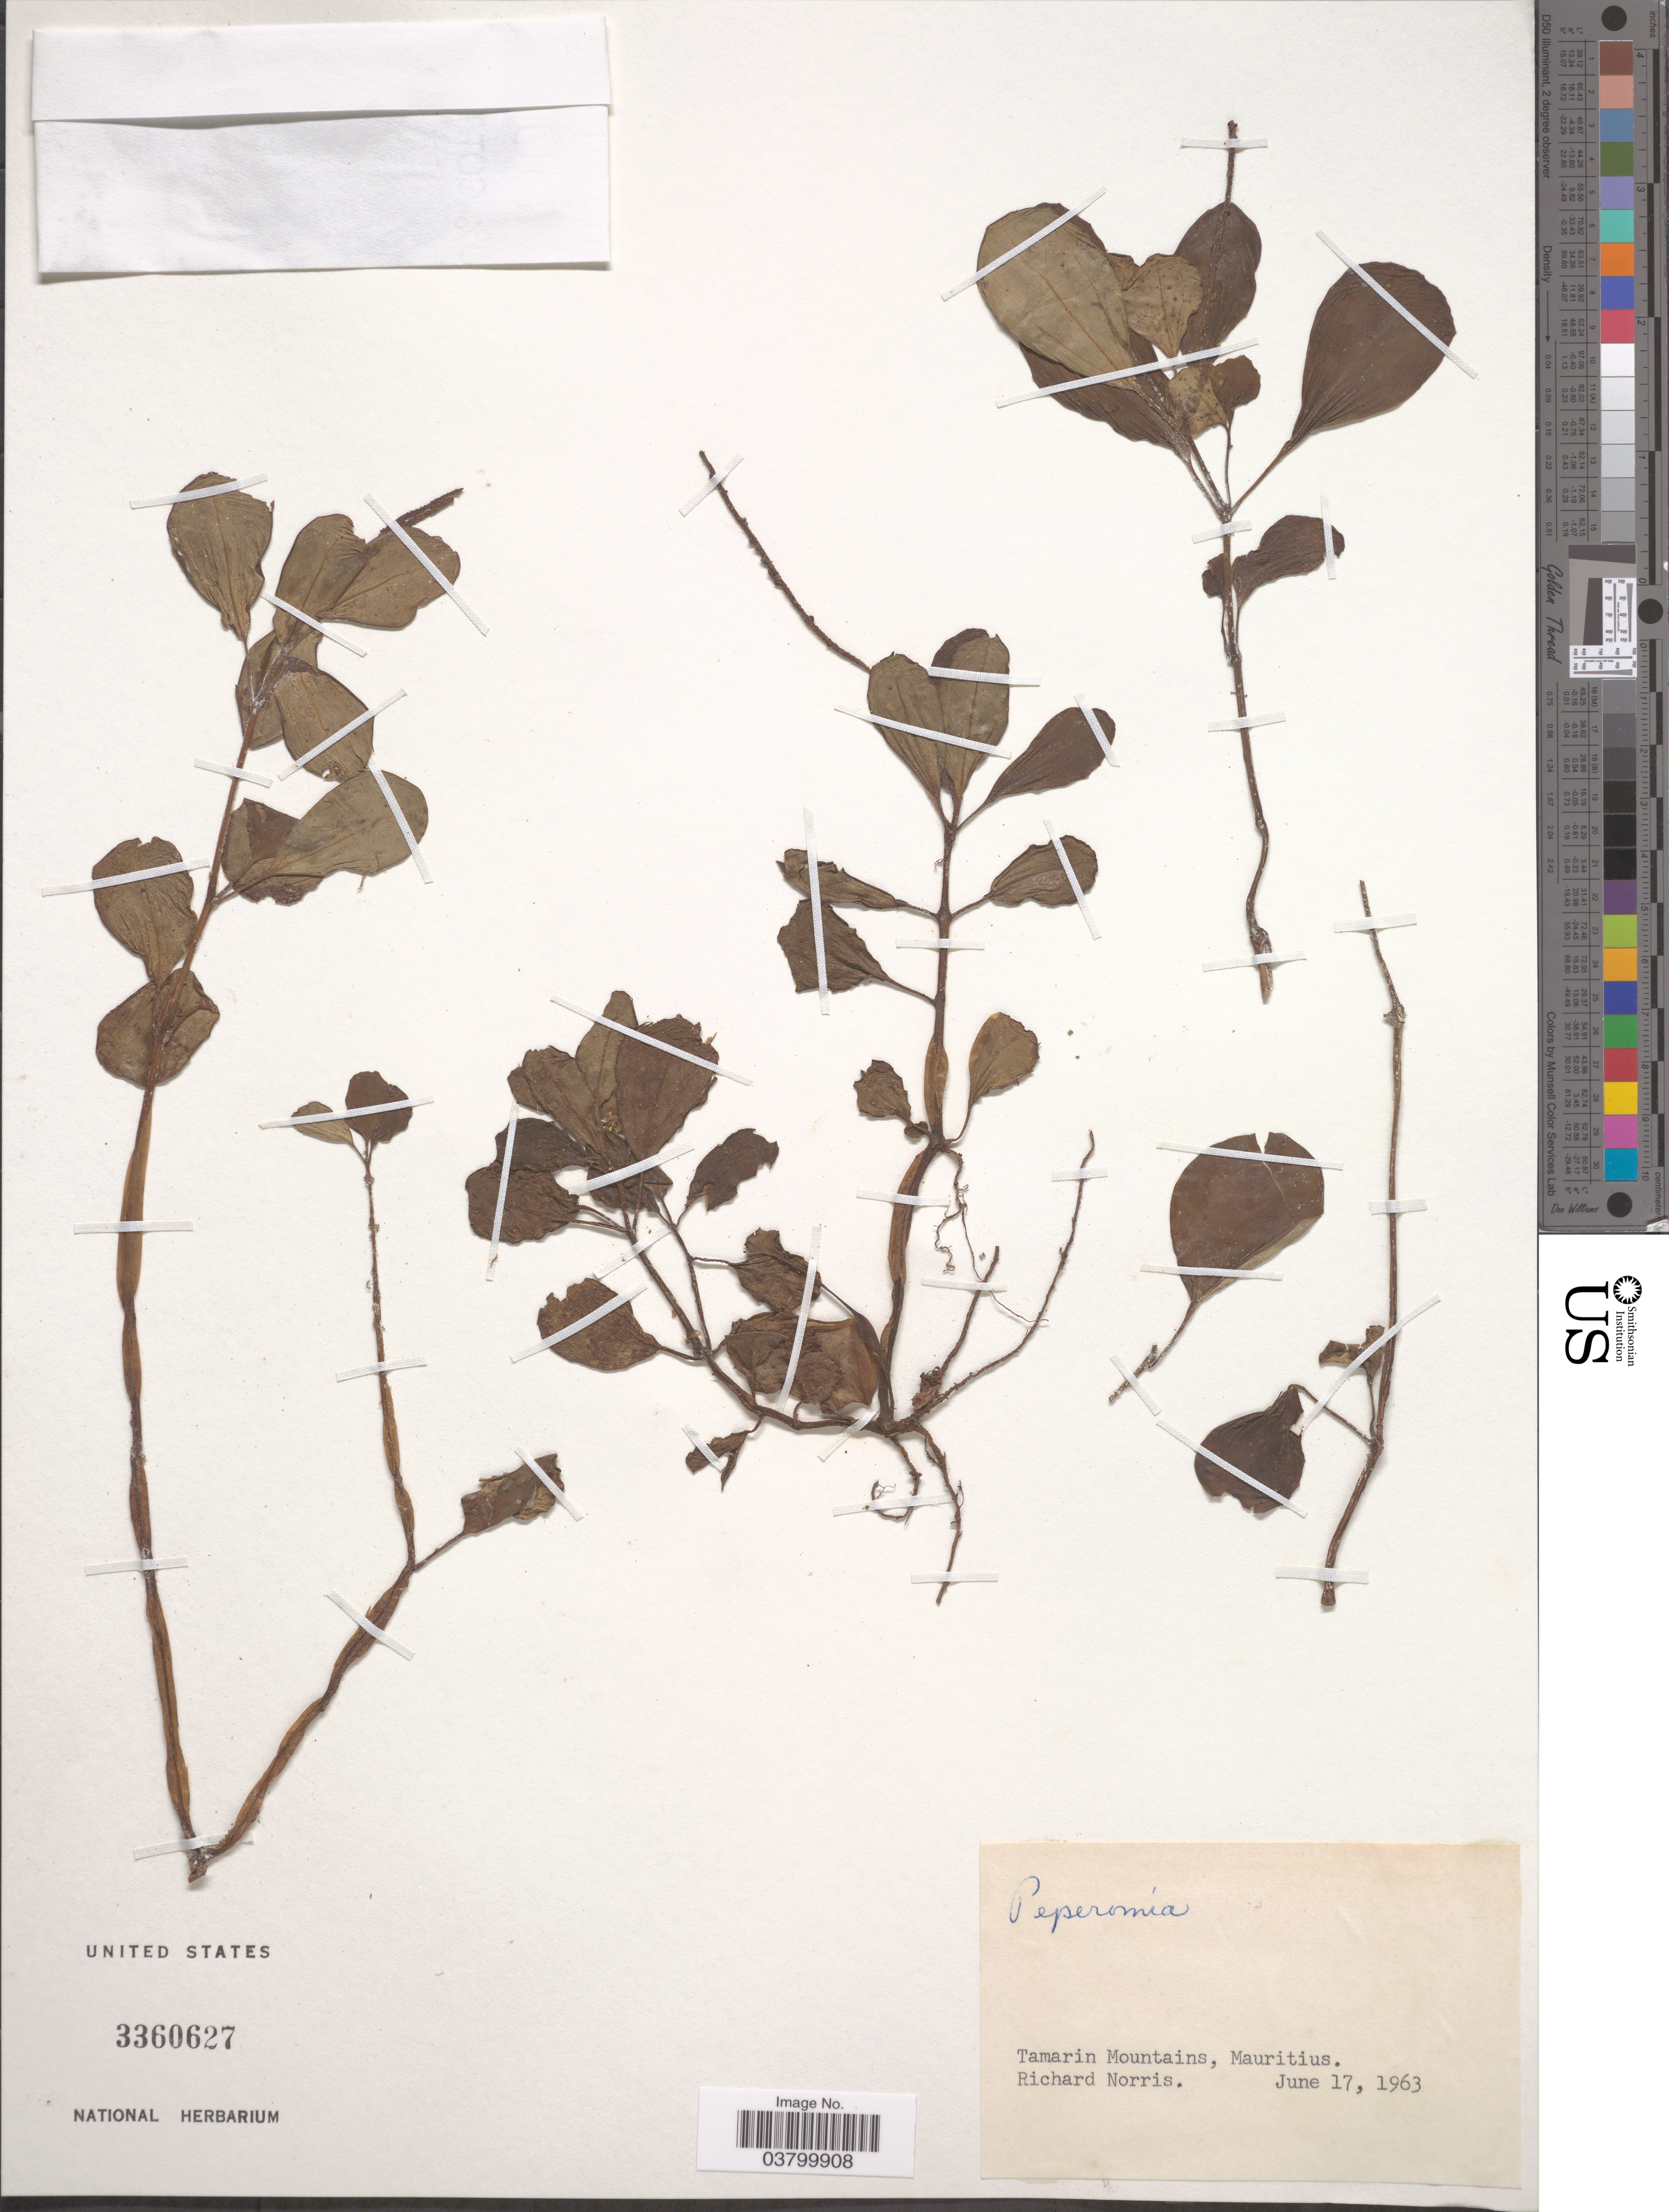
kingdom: Plantae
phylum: Tracheophyta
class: Magnoliopsida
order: Piperales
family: Piperaceae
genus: Peperomia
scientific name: Peperomia sp.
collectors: R. E. Norris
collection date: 1963-06-17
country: Mauritius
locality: Tamarin Mountains.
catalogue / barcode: US 3360627